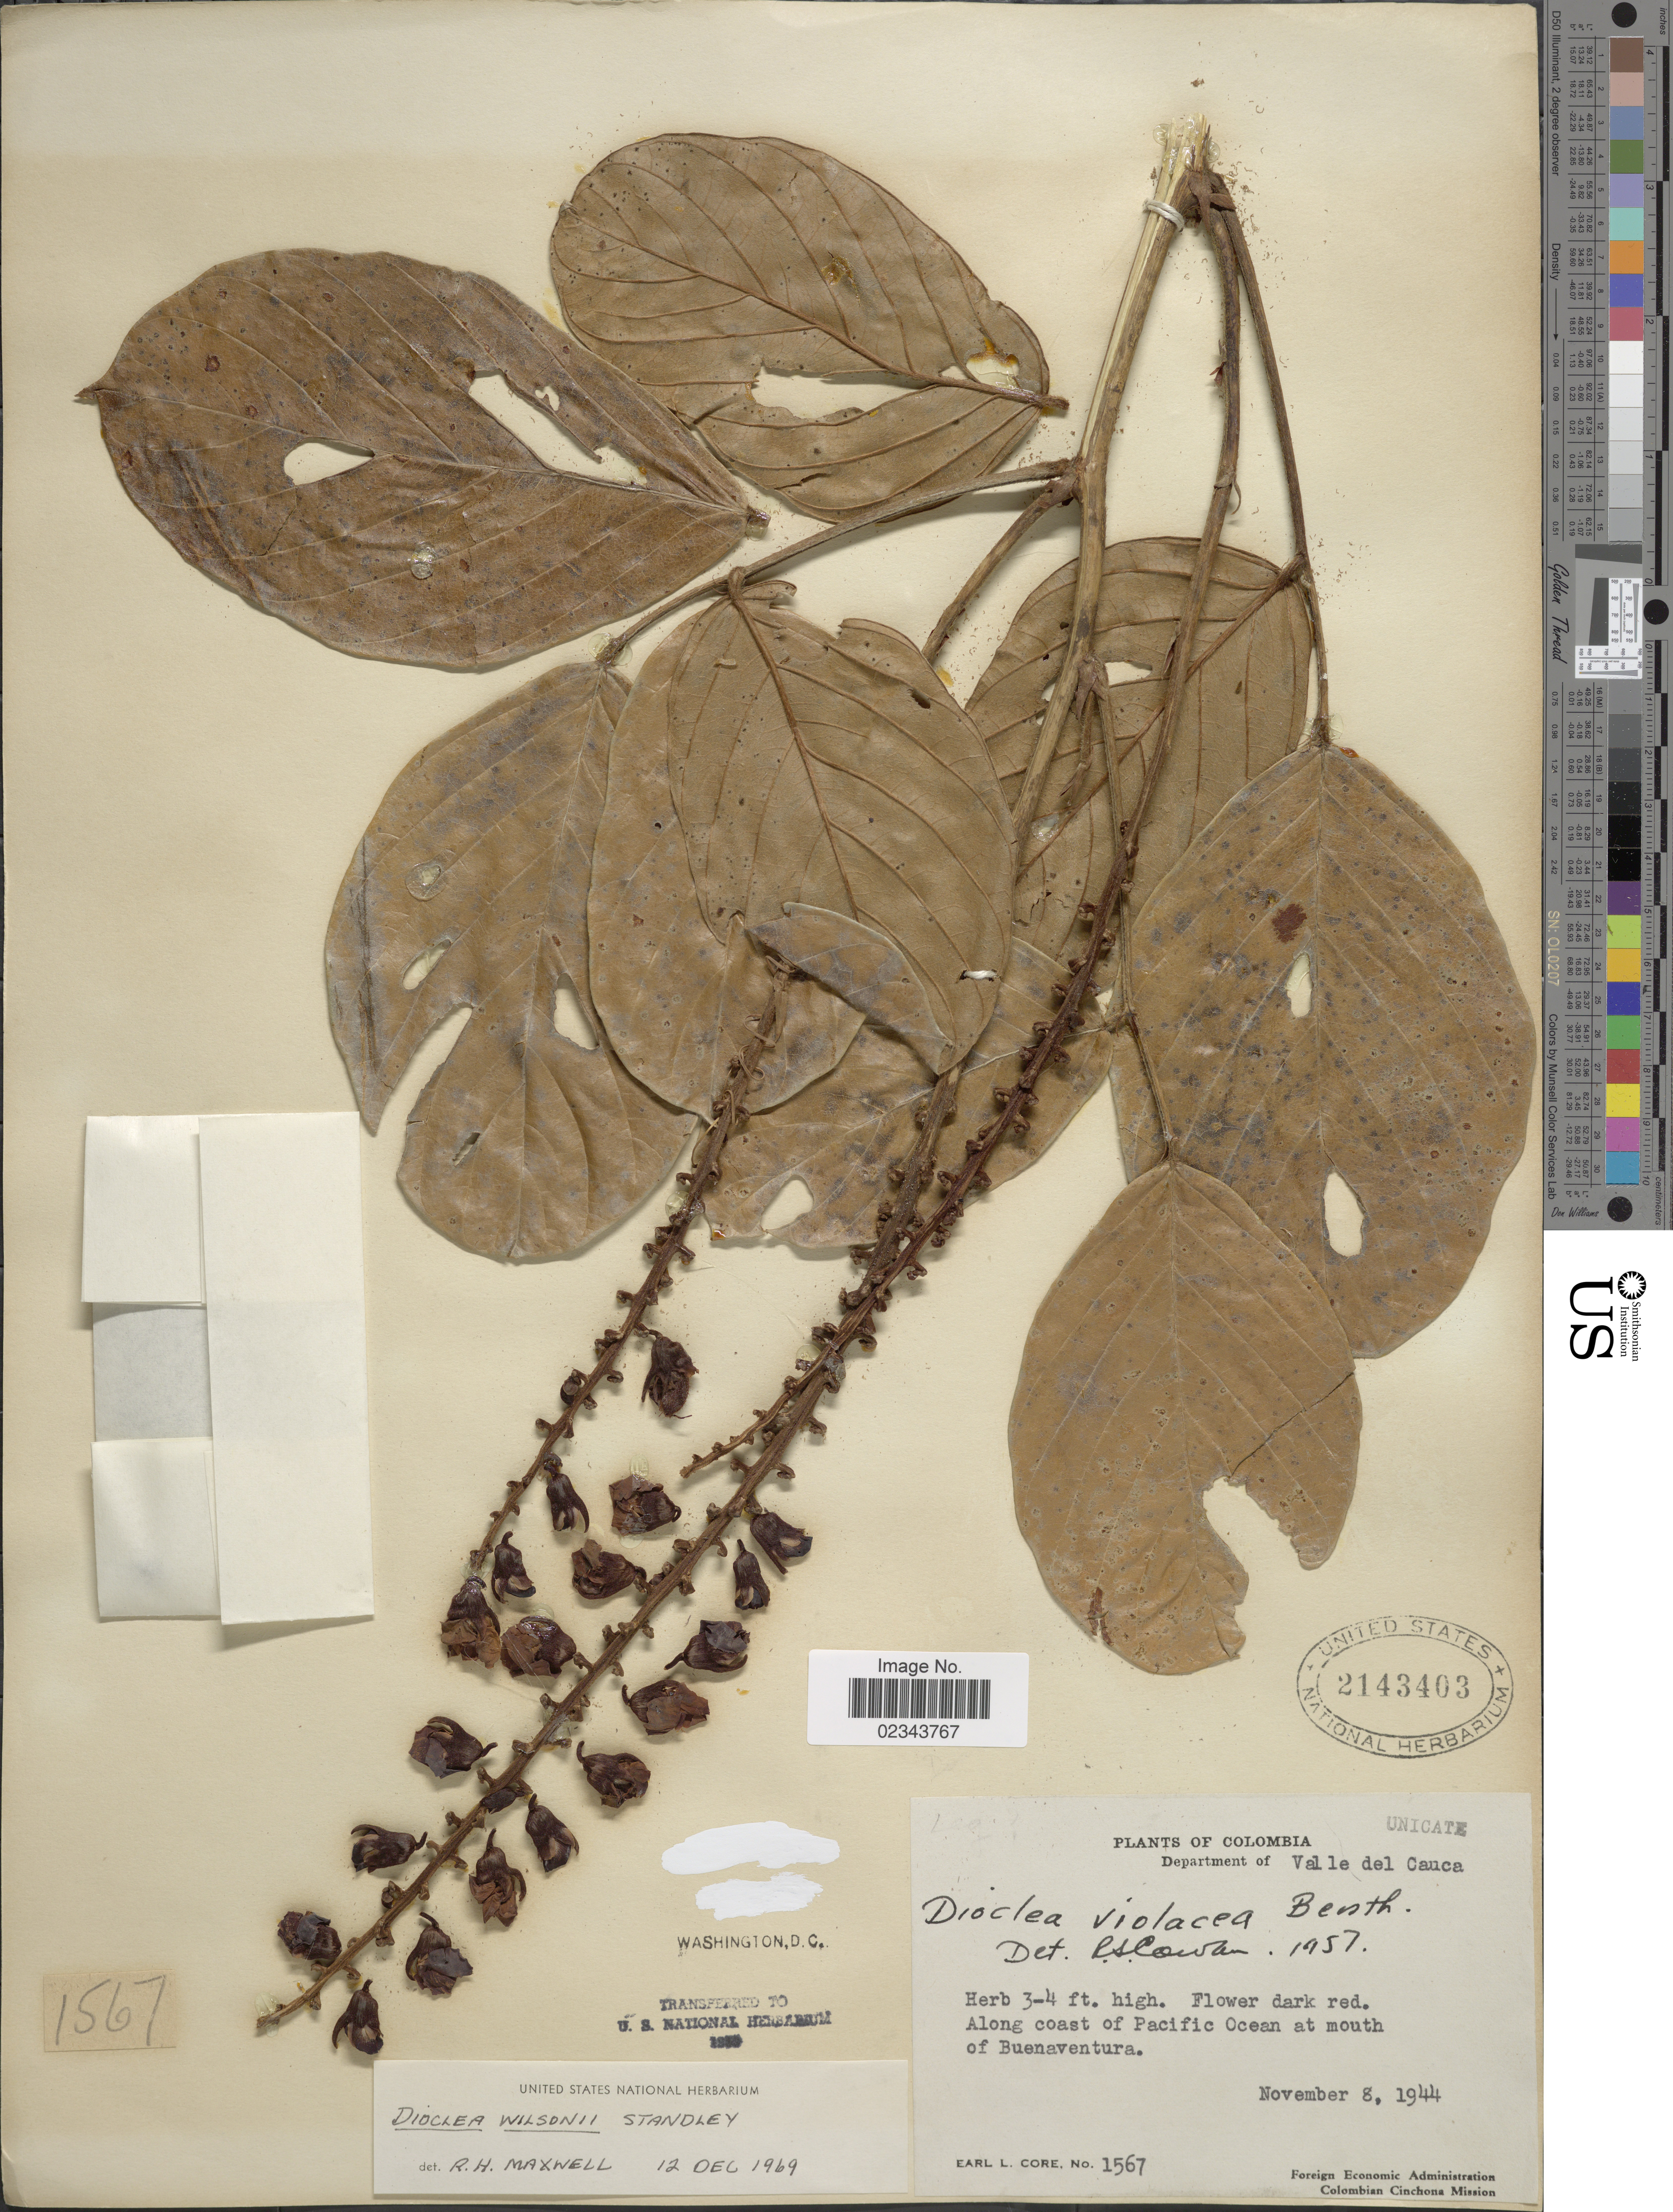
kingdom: Plantae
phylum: Tracheophyta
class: Magnoliopsida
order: Fabales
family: Fabaceae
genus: Macropsychanthus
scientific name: Macropsychanthus wilsonii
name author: (Standl.) L.P. Queiroz & Snak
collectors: E. L. Core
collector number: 1567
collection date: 1944-11-08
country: Colombia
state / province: Valle del Cauca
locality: Valle del Cauca. Along coast to Pacific Ocean at mouth of Buenaventura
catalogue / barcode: US 2143403